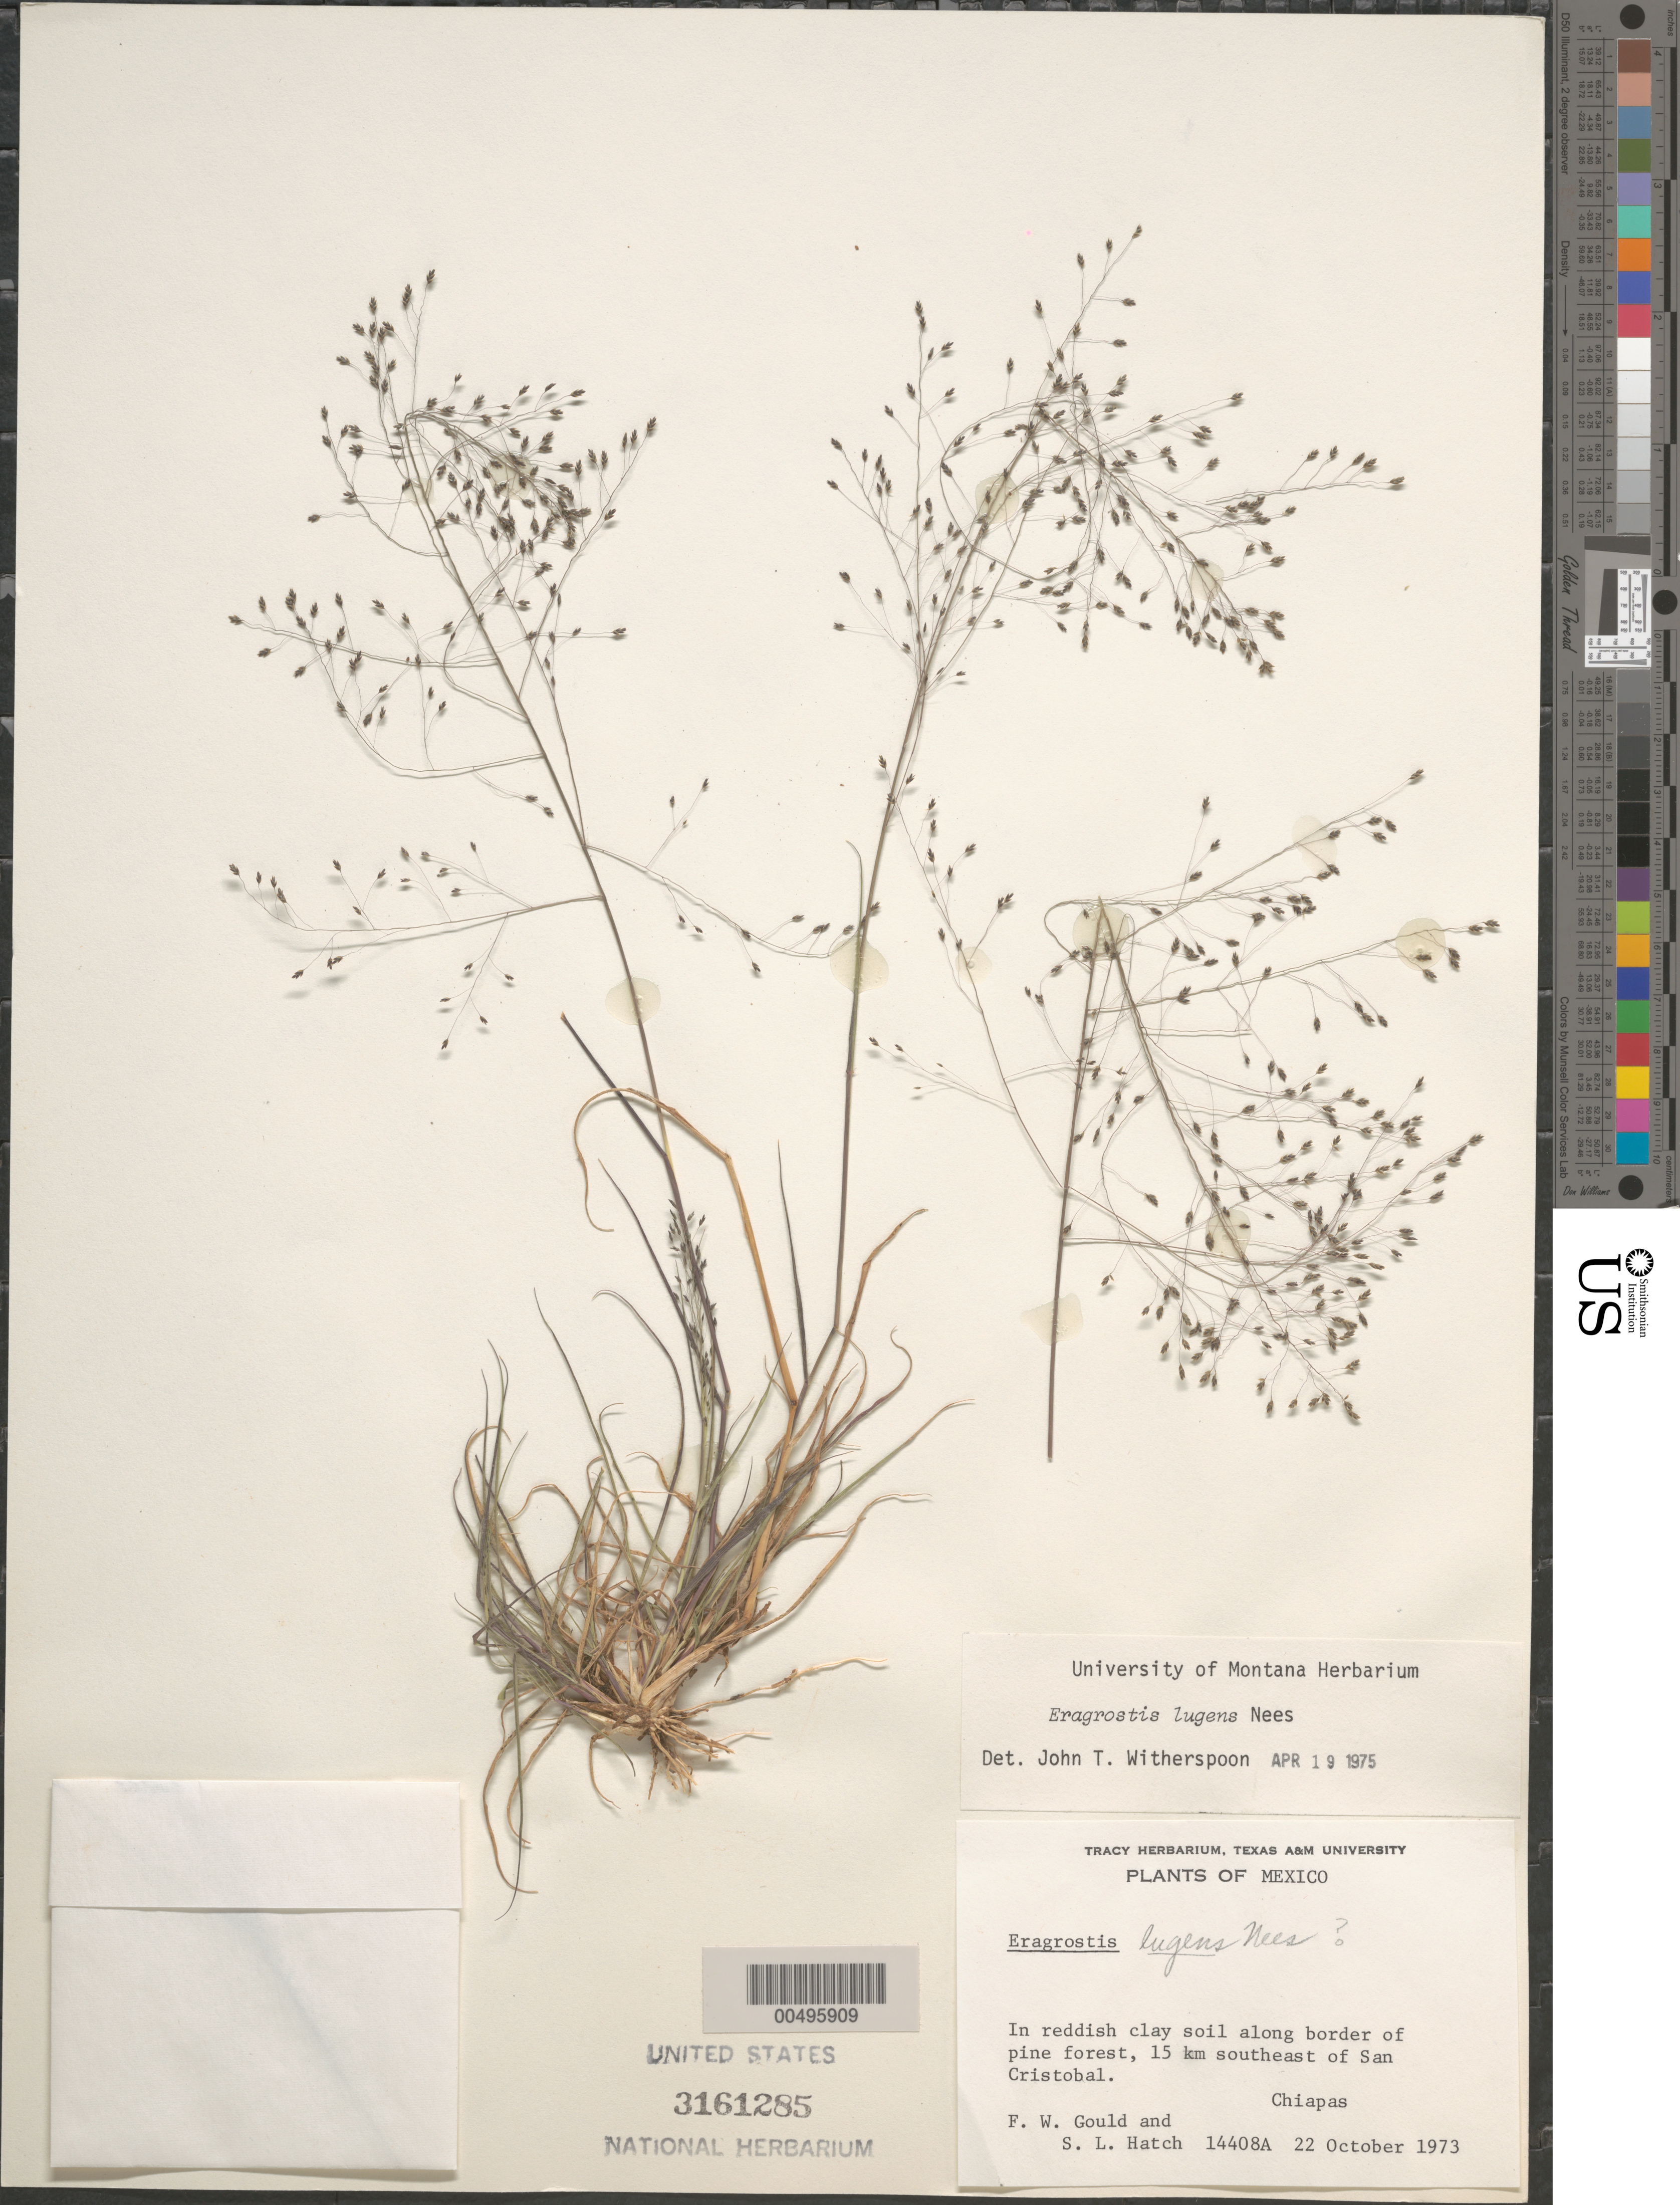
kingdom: Plantae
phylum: Tracheophyta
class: Liliopsida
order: Poales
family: Poaceae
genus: Eragrostis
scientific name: Eragrostis lugens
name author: Nees in Mart.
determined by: Witherspoon, John T.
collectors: F. W. Gould & S. Hatch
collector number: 14408A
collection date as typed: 22 Oct 1973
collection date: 1973-10-22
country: Mexico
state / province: Chiapas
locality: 15 km SE of San Cristobal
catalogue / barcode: US 3161285